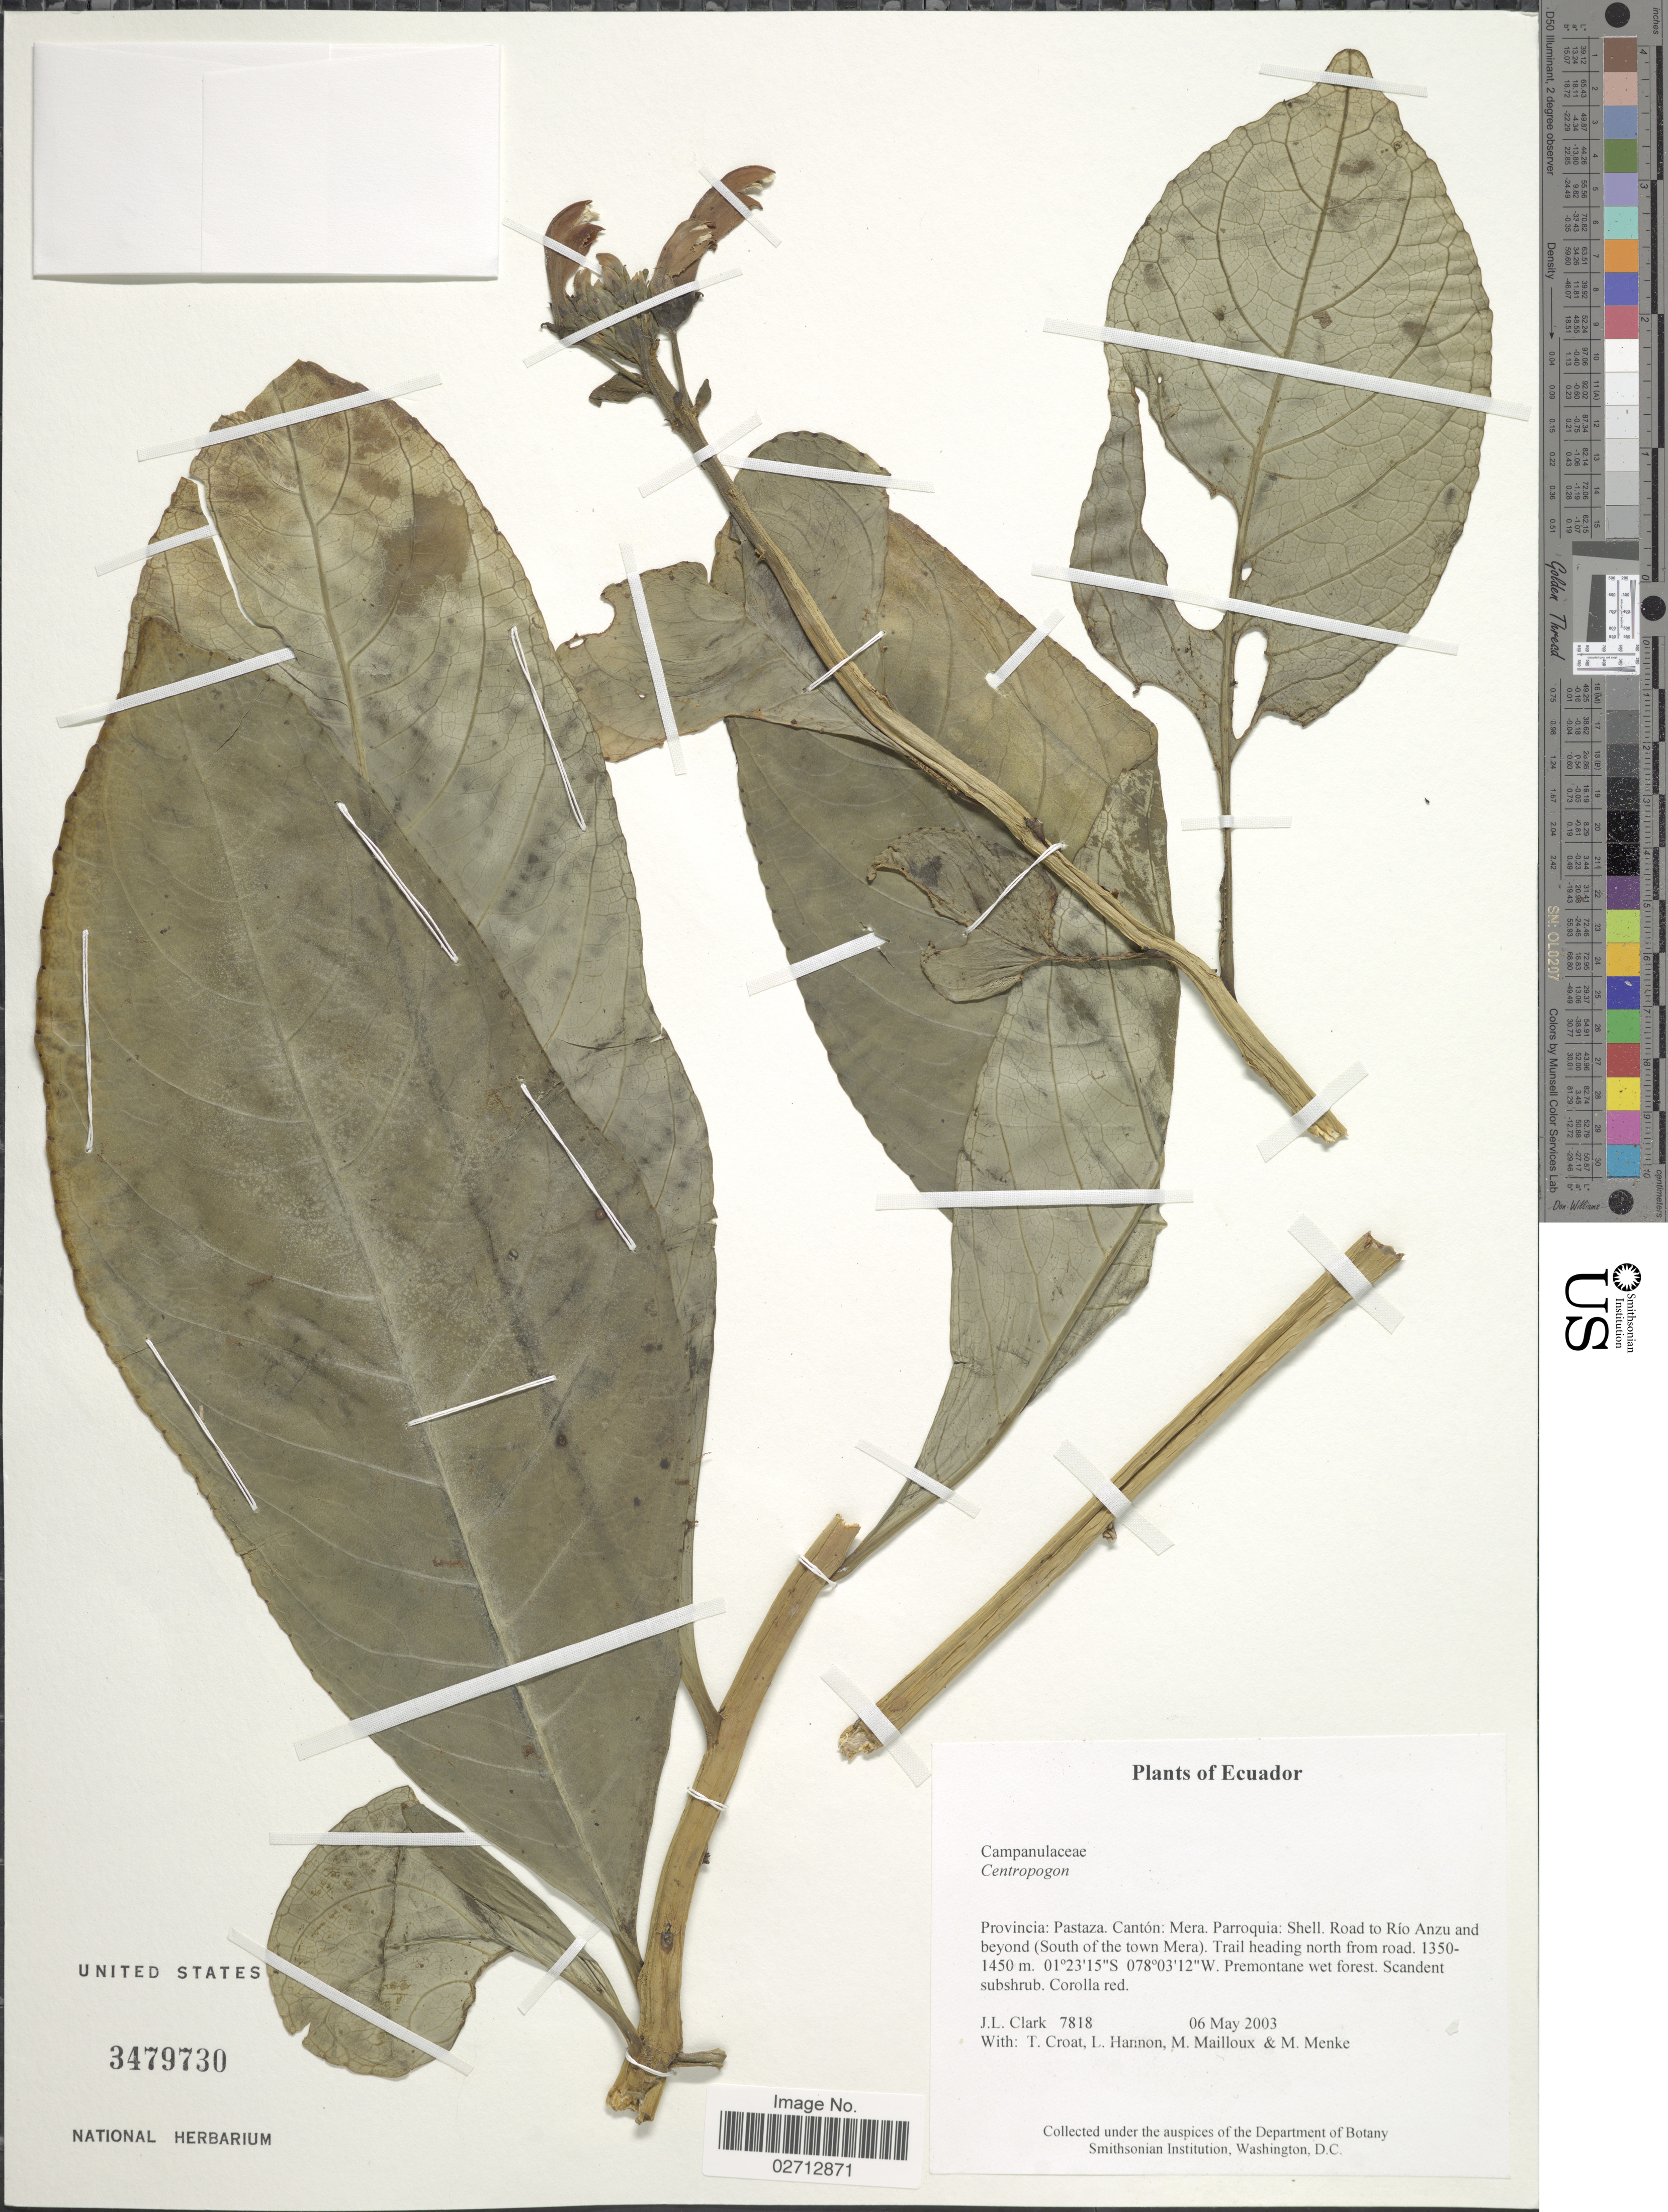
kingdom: Plantae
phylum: Tracheophyta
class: Magnoliopsida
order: Asterales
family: Campanulaceae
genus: Centropogon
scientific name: Centropogon loretensis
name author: E. Wimm.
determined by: Stein, B. A., Senior Director, Climate Adaptation and Resilience, National Wildlife Federation (UNITED STATES)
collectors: J. L. Clark, T. B. Croat, L. Hannon, M. Mailloux & M. Menke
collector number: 7818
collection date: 2003-05-06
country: Ecuador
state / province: Pastaza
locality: Canton: Mera. Parroquia: Shell. Road to Rio Anzu and beyond (South of the town Mera). Trail heading north from road.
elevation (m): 1350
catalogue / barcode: US 3479730